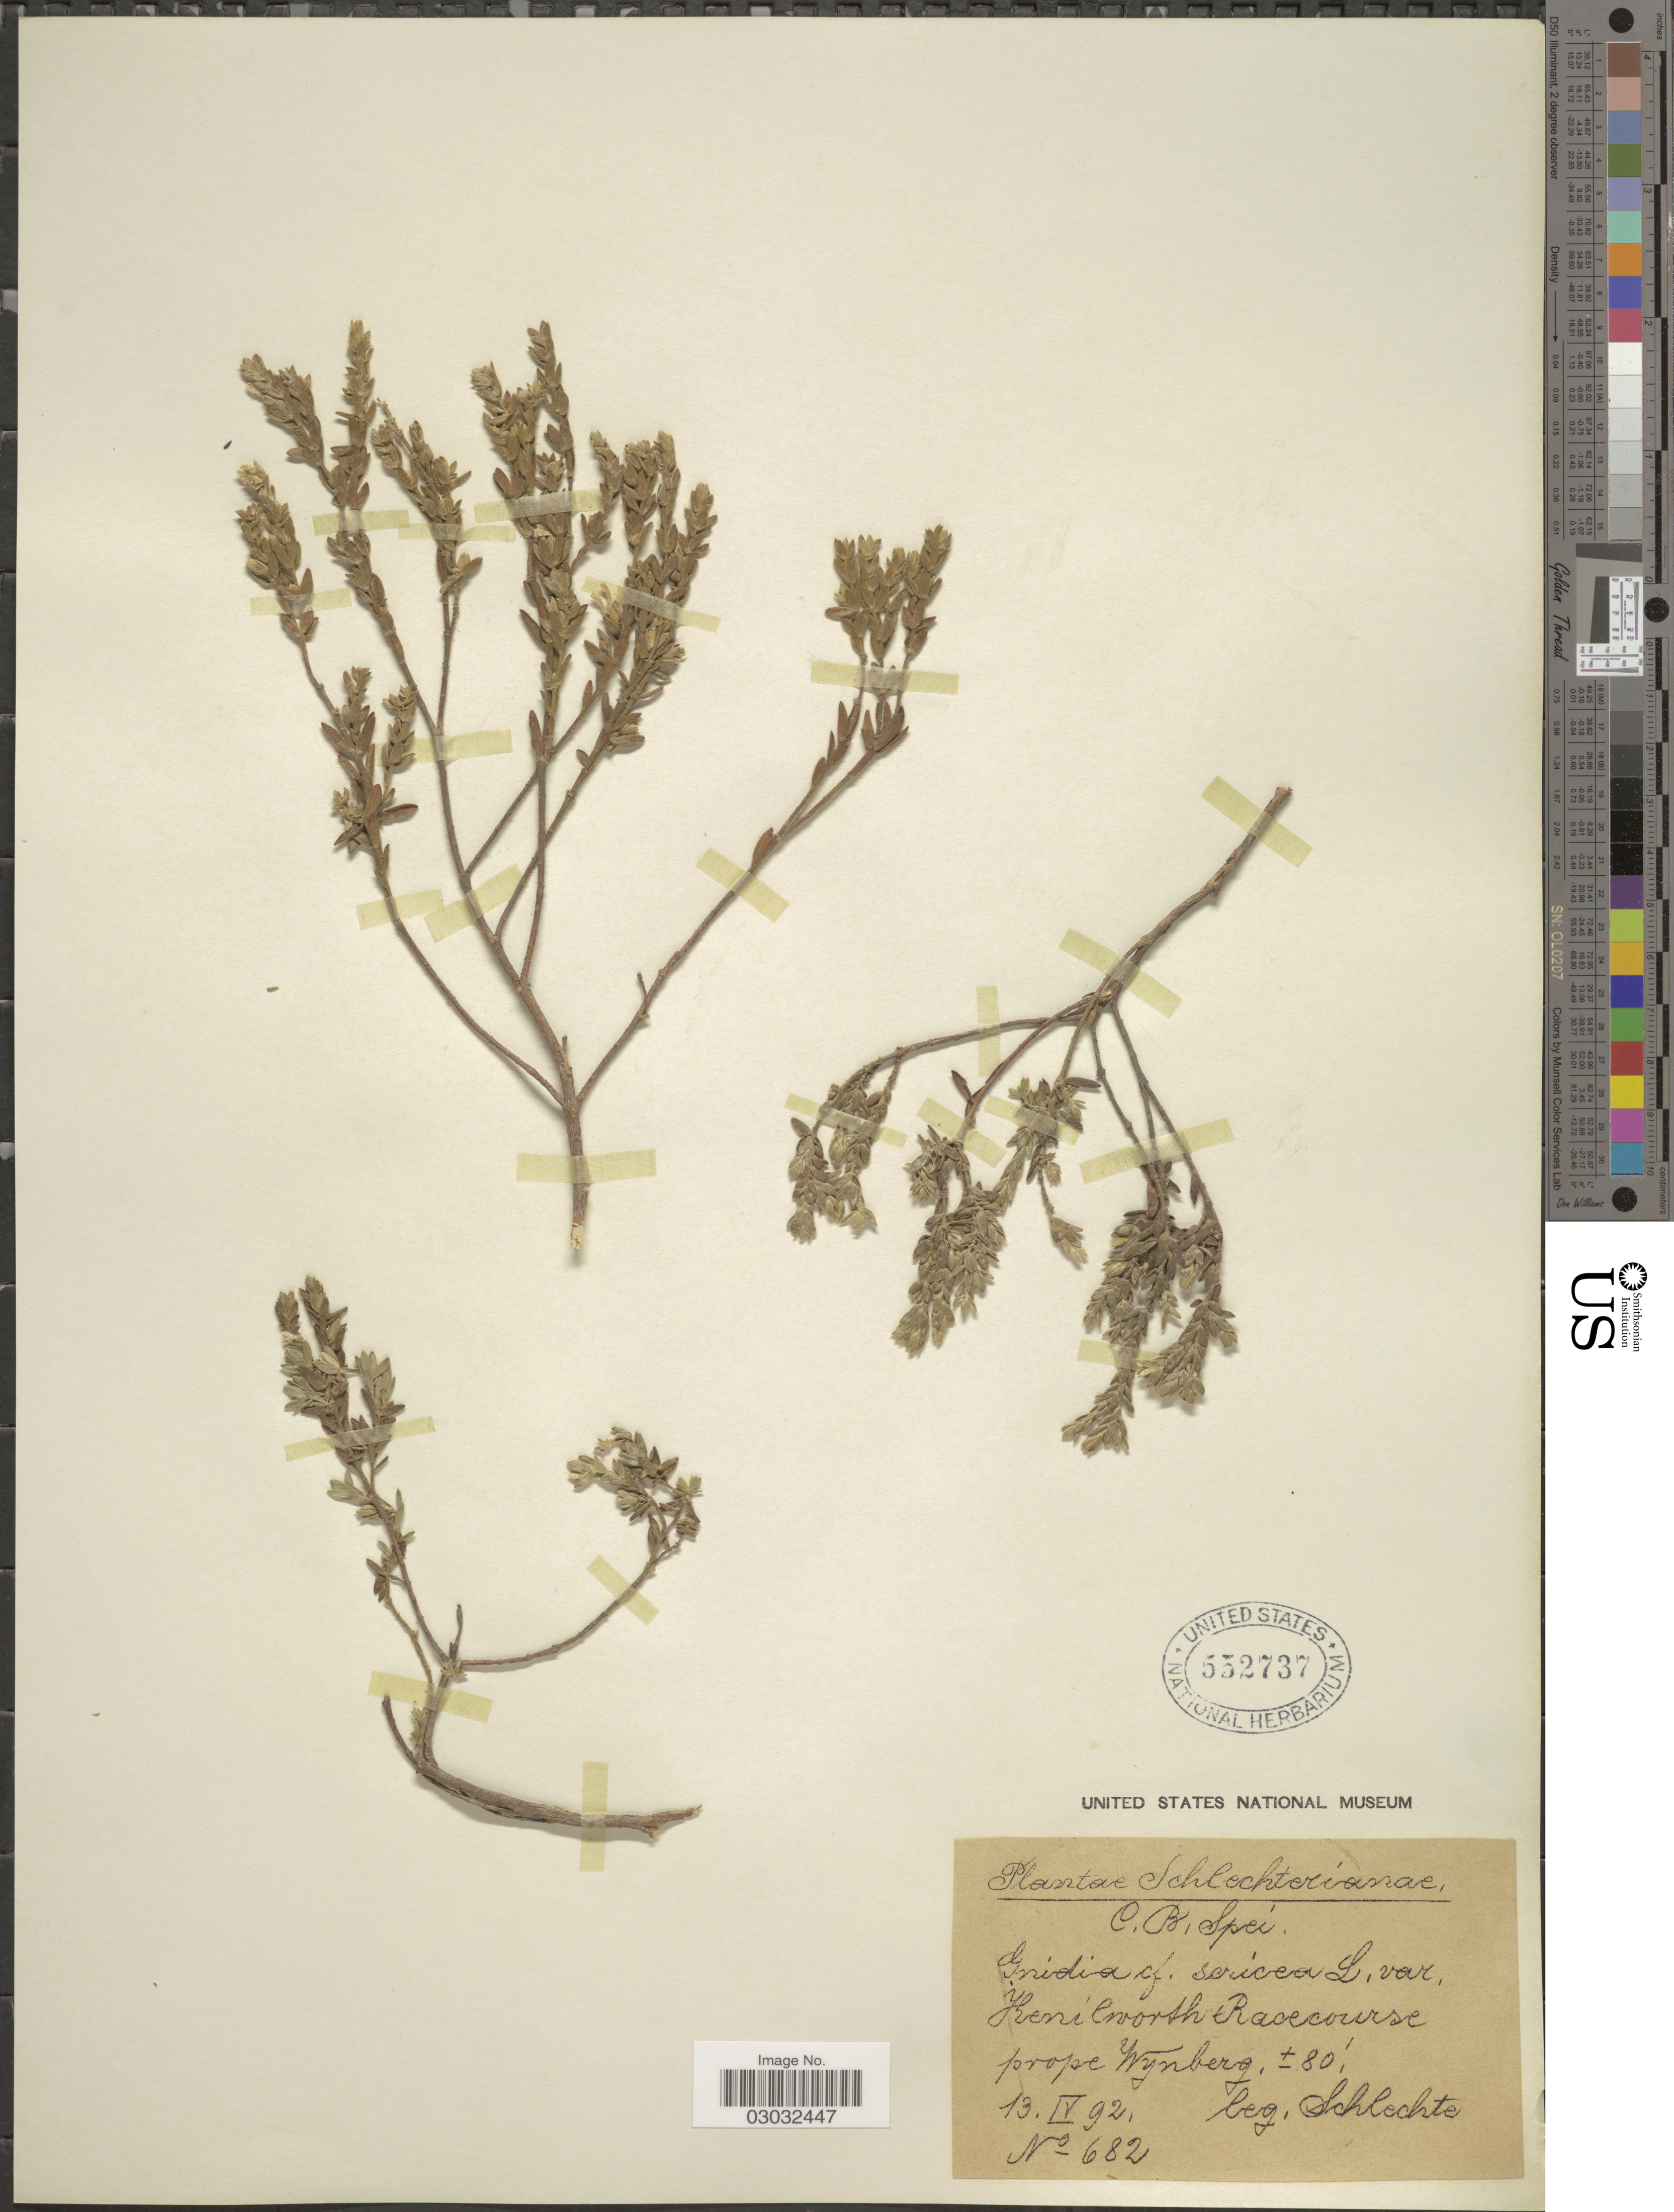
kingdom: Plantae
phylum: Tracheophyta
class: Magnoliopsida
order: Malvales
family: Thymelaeaceae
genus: Gnidia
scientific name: Gnidia sericea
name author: (L.) L.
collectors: Schlechter, --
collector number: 682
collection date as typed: Transcribed d/m/y: 13/4/92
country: South Africa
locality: C. B. Spei. Kenilworth Racecourse prope Wynberg.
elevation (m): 24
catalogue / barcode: US 552737